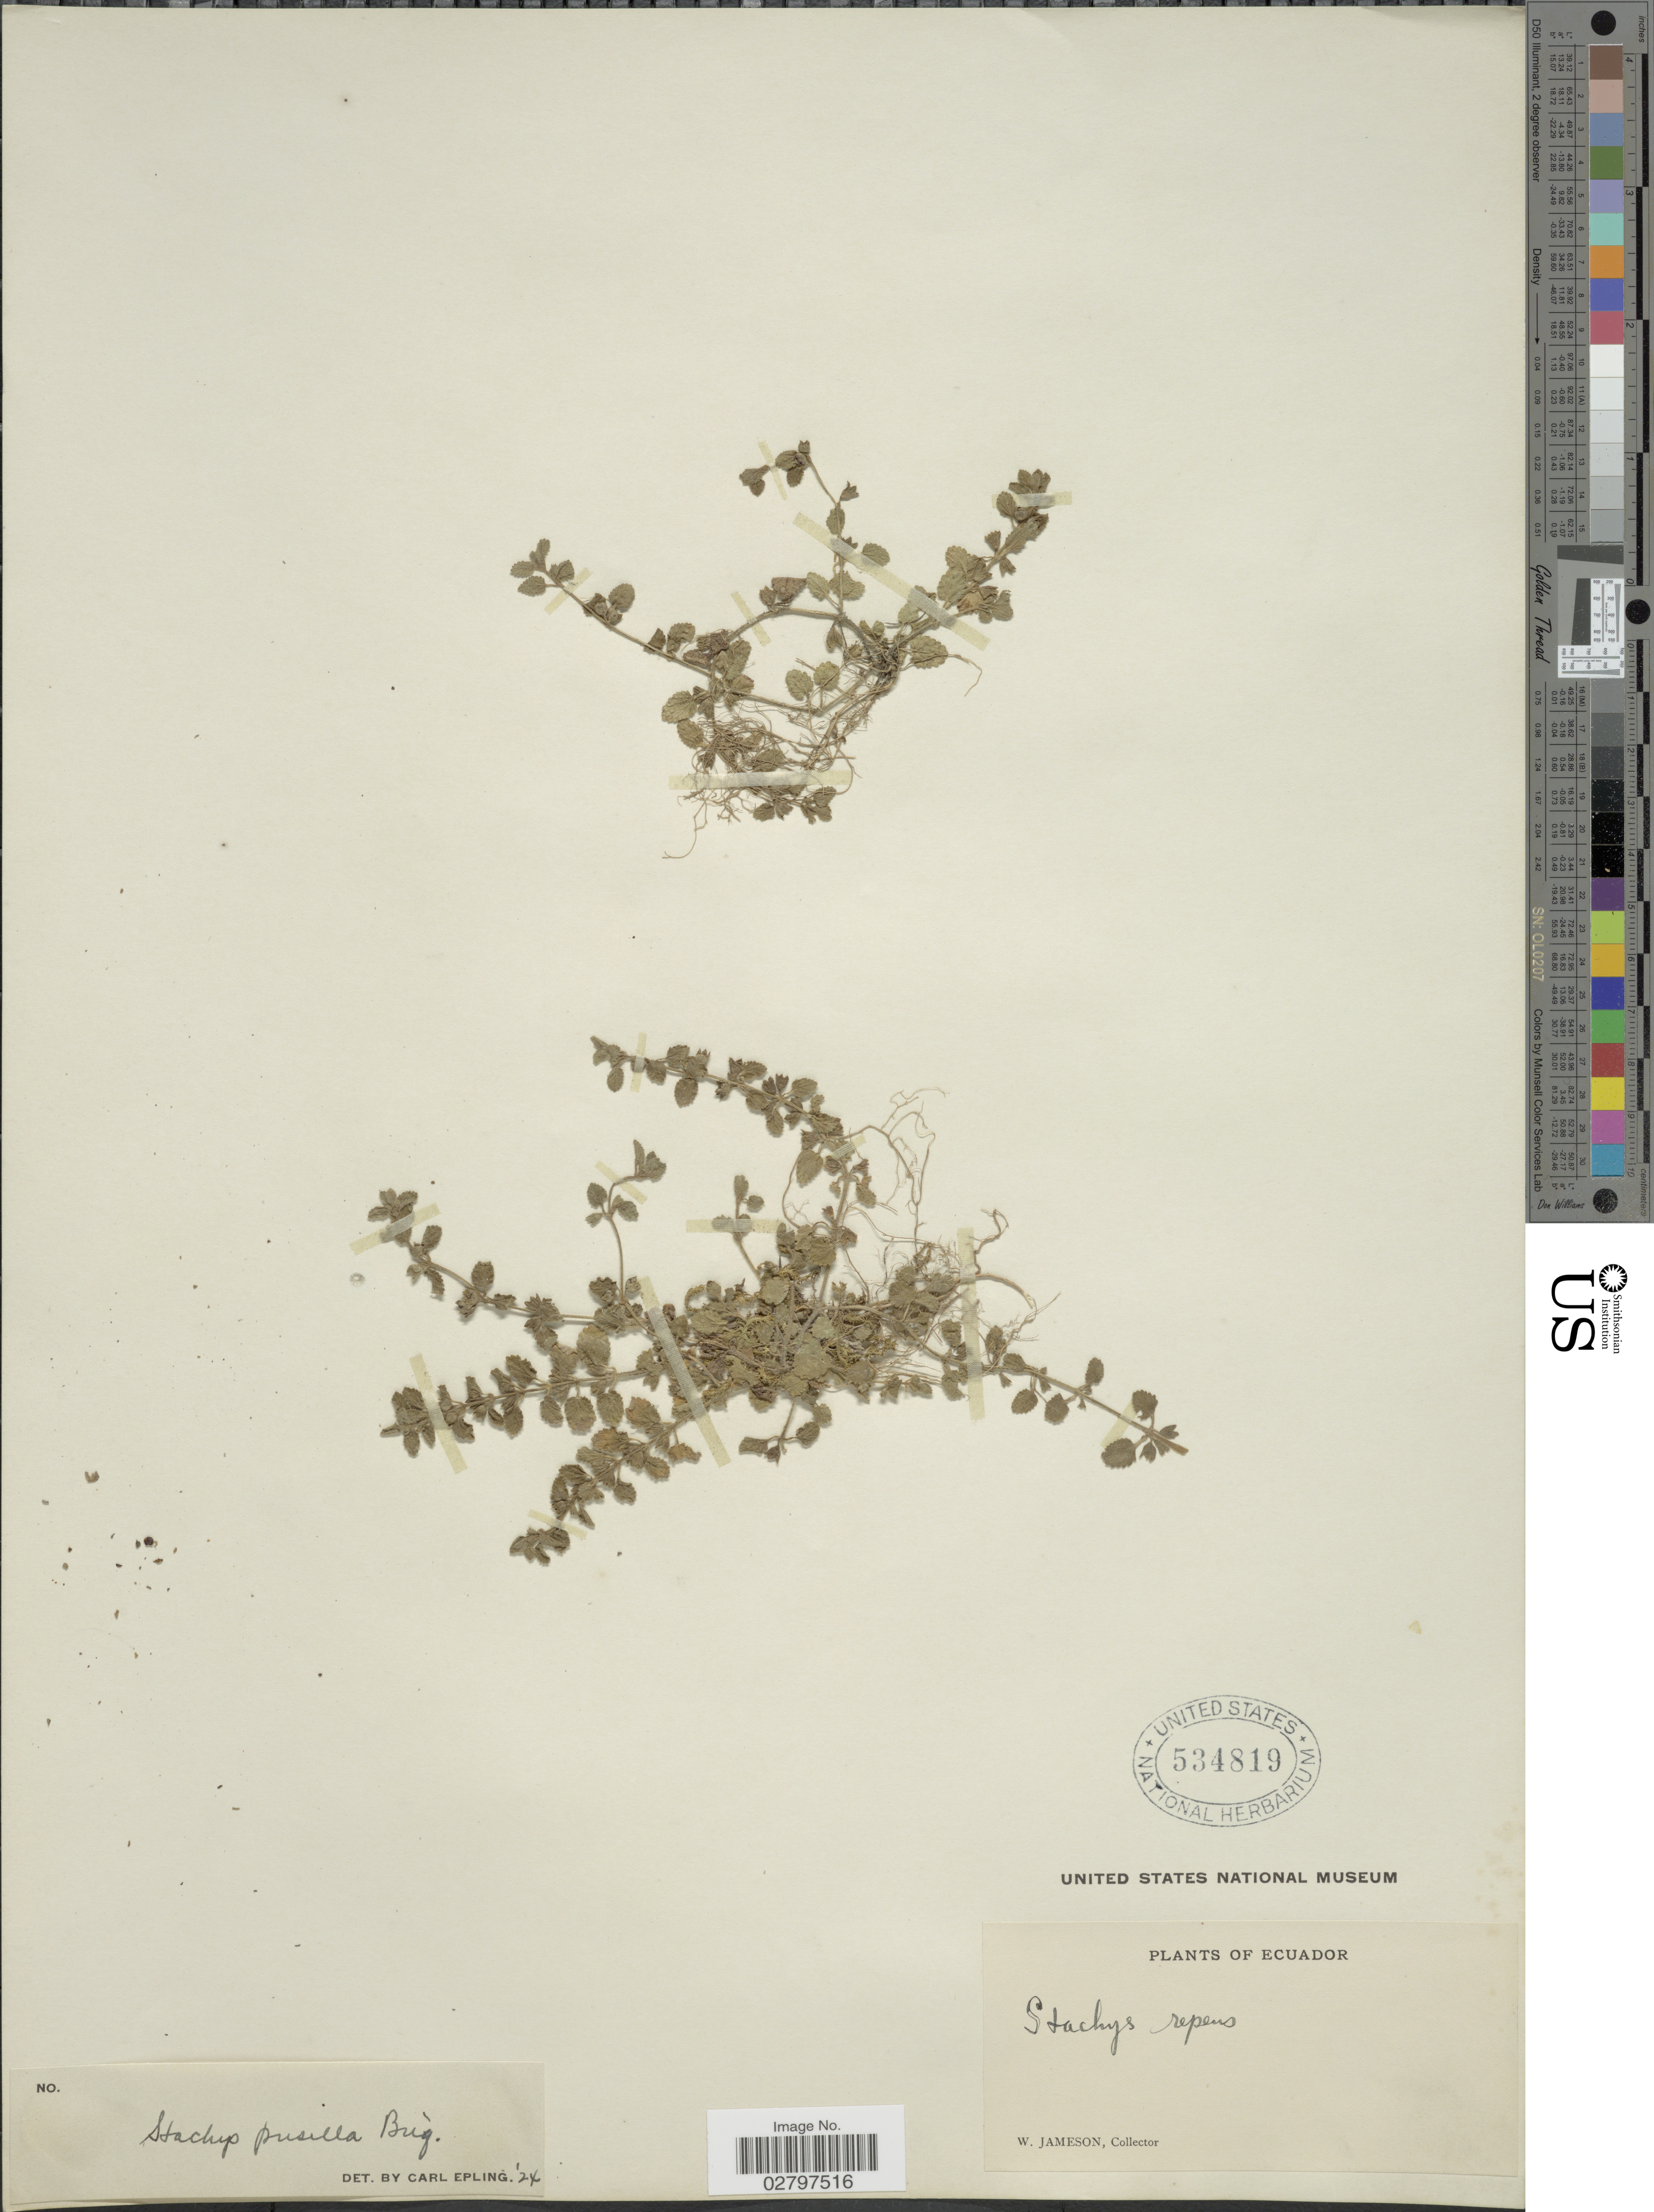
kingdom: Plantae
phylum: Tracheophyta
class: Magnoliopsida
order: Lamiales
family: Lamiaceae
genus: Stachys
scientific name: Stachys pusilla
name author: (Wedd.) Briq.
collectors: W. Jameson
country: Ecuador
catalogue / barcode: US 534819